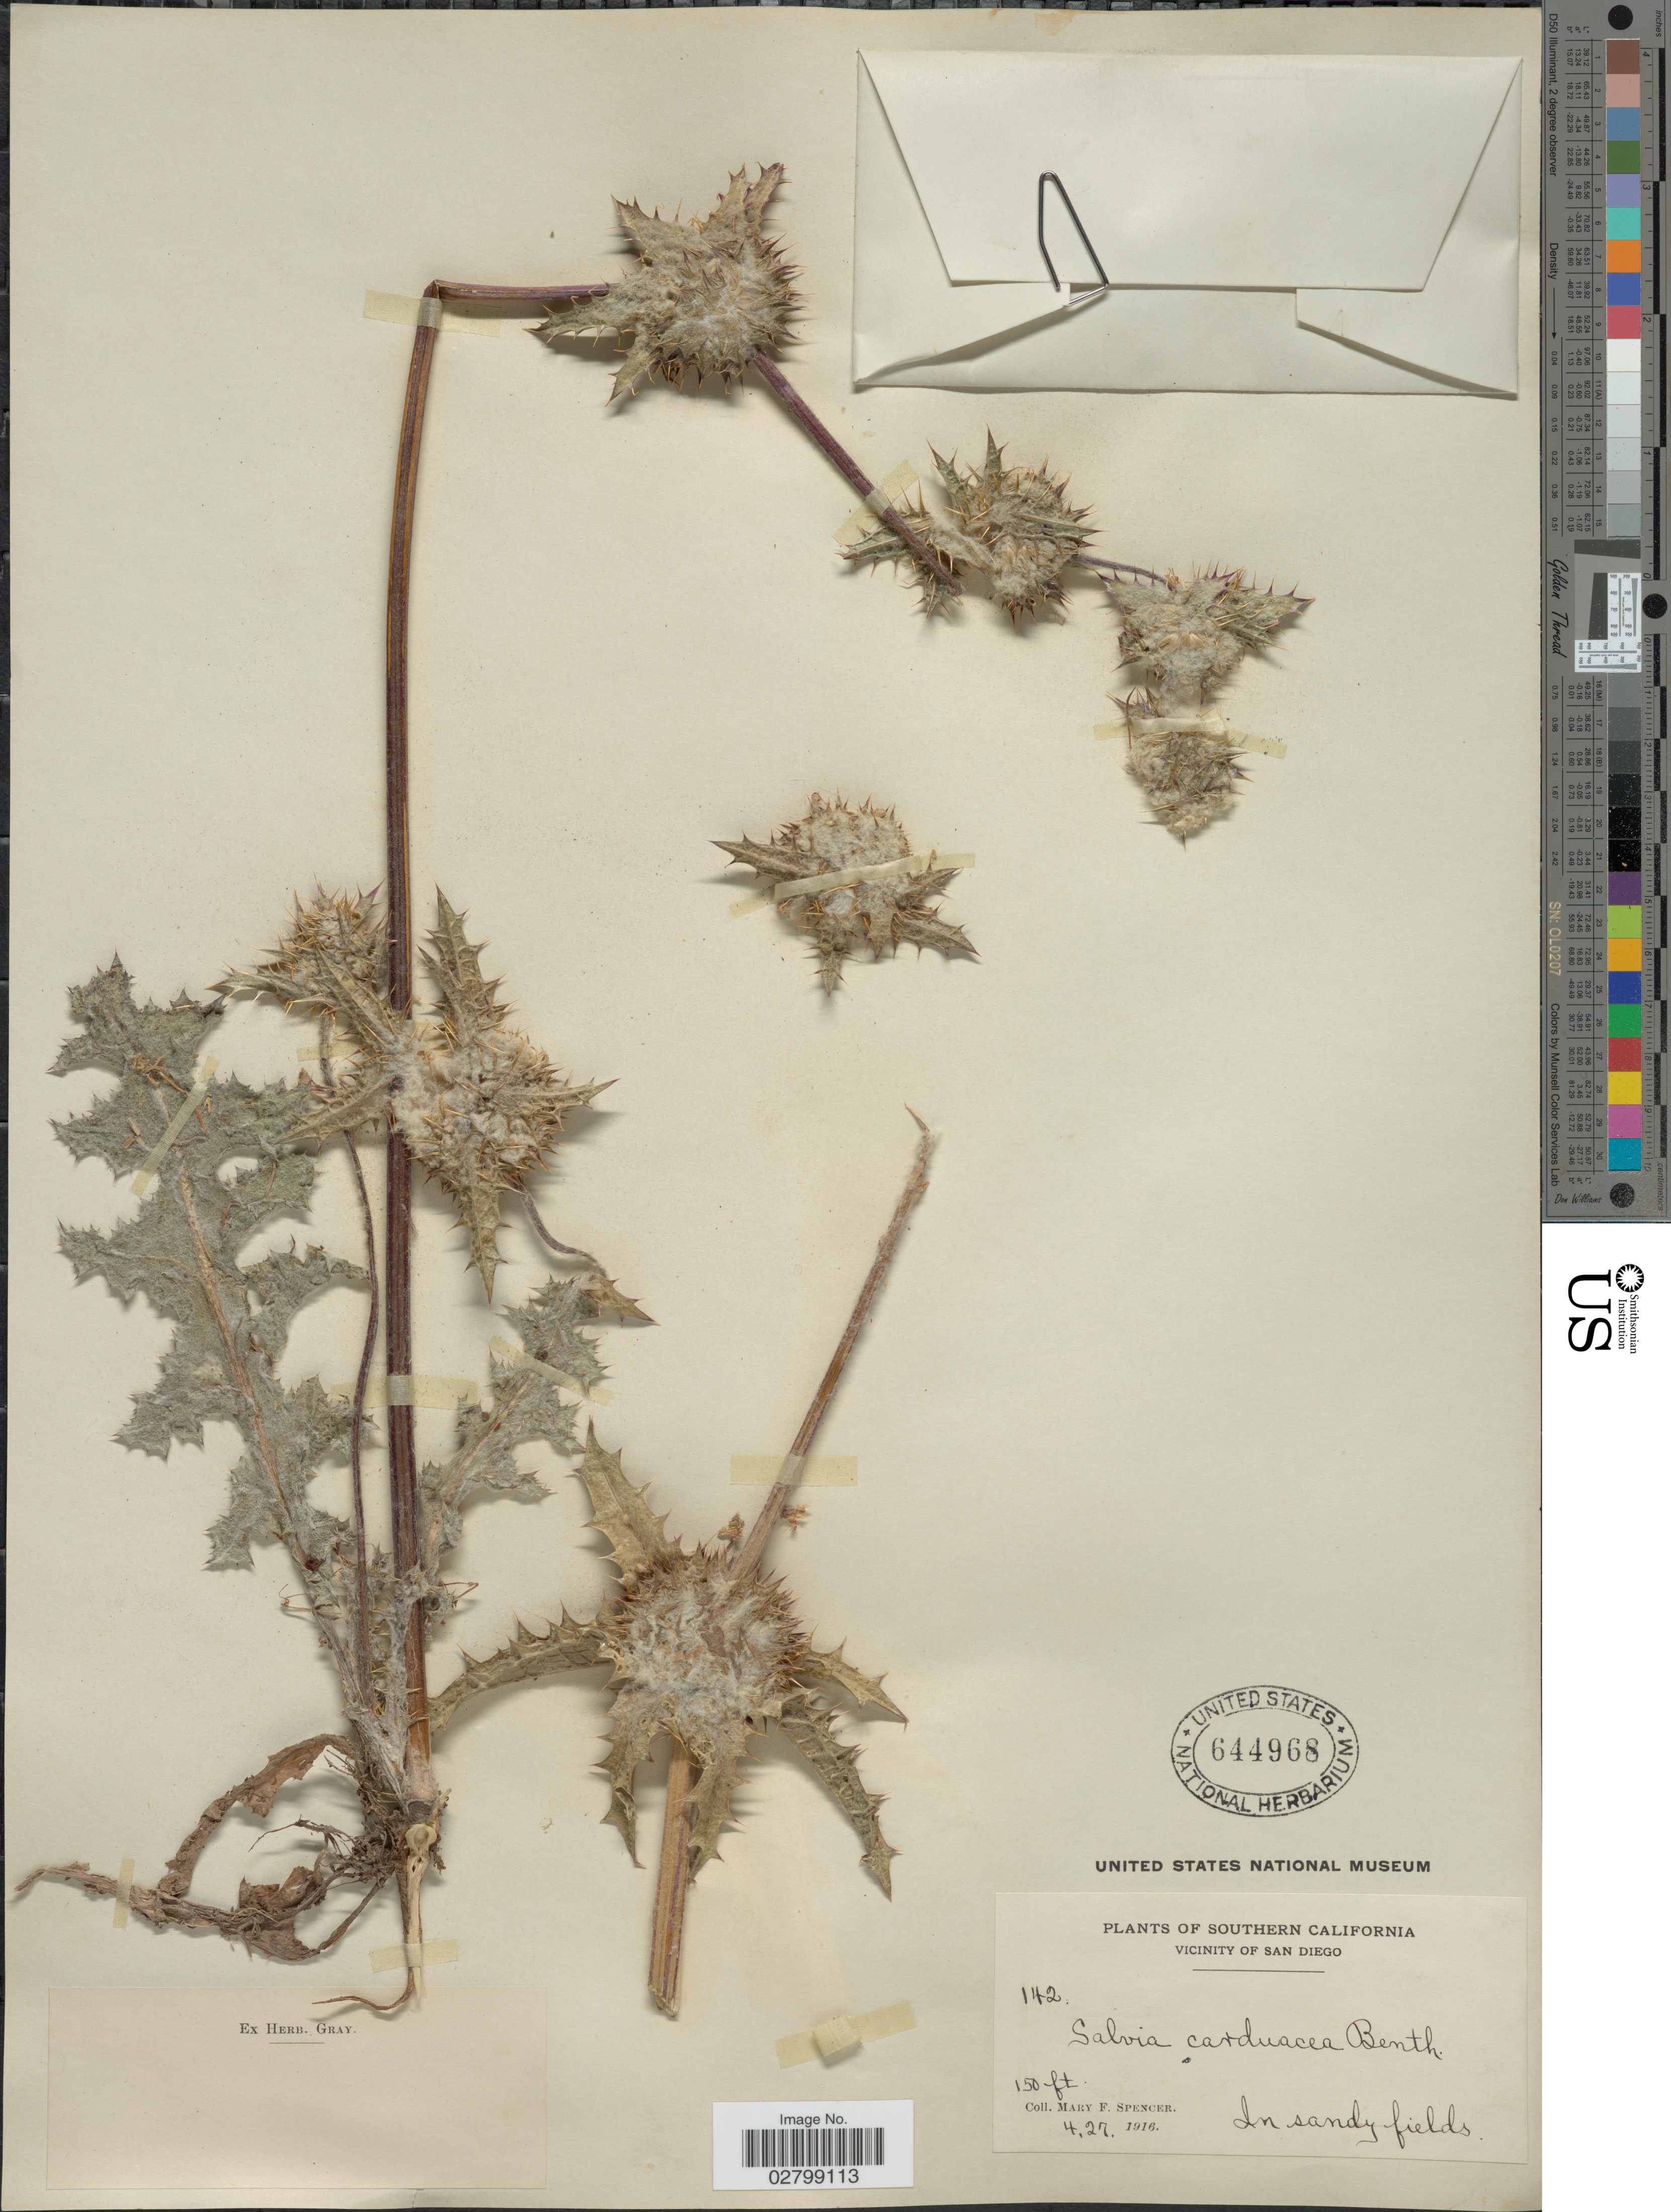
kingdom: Plantae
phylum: Tracheophyta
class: Magnoliopsida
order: Lamiales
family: Lamiaceae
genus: Salvia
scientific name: Salvia carduacea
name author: Benth.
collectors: M. Spencer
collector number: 142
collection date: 1916-04-27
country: United States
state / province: California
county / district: San Diego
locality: Southern California, Vicinity of San Diego.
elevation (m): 46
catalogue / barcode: US 644968